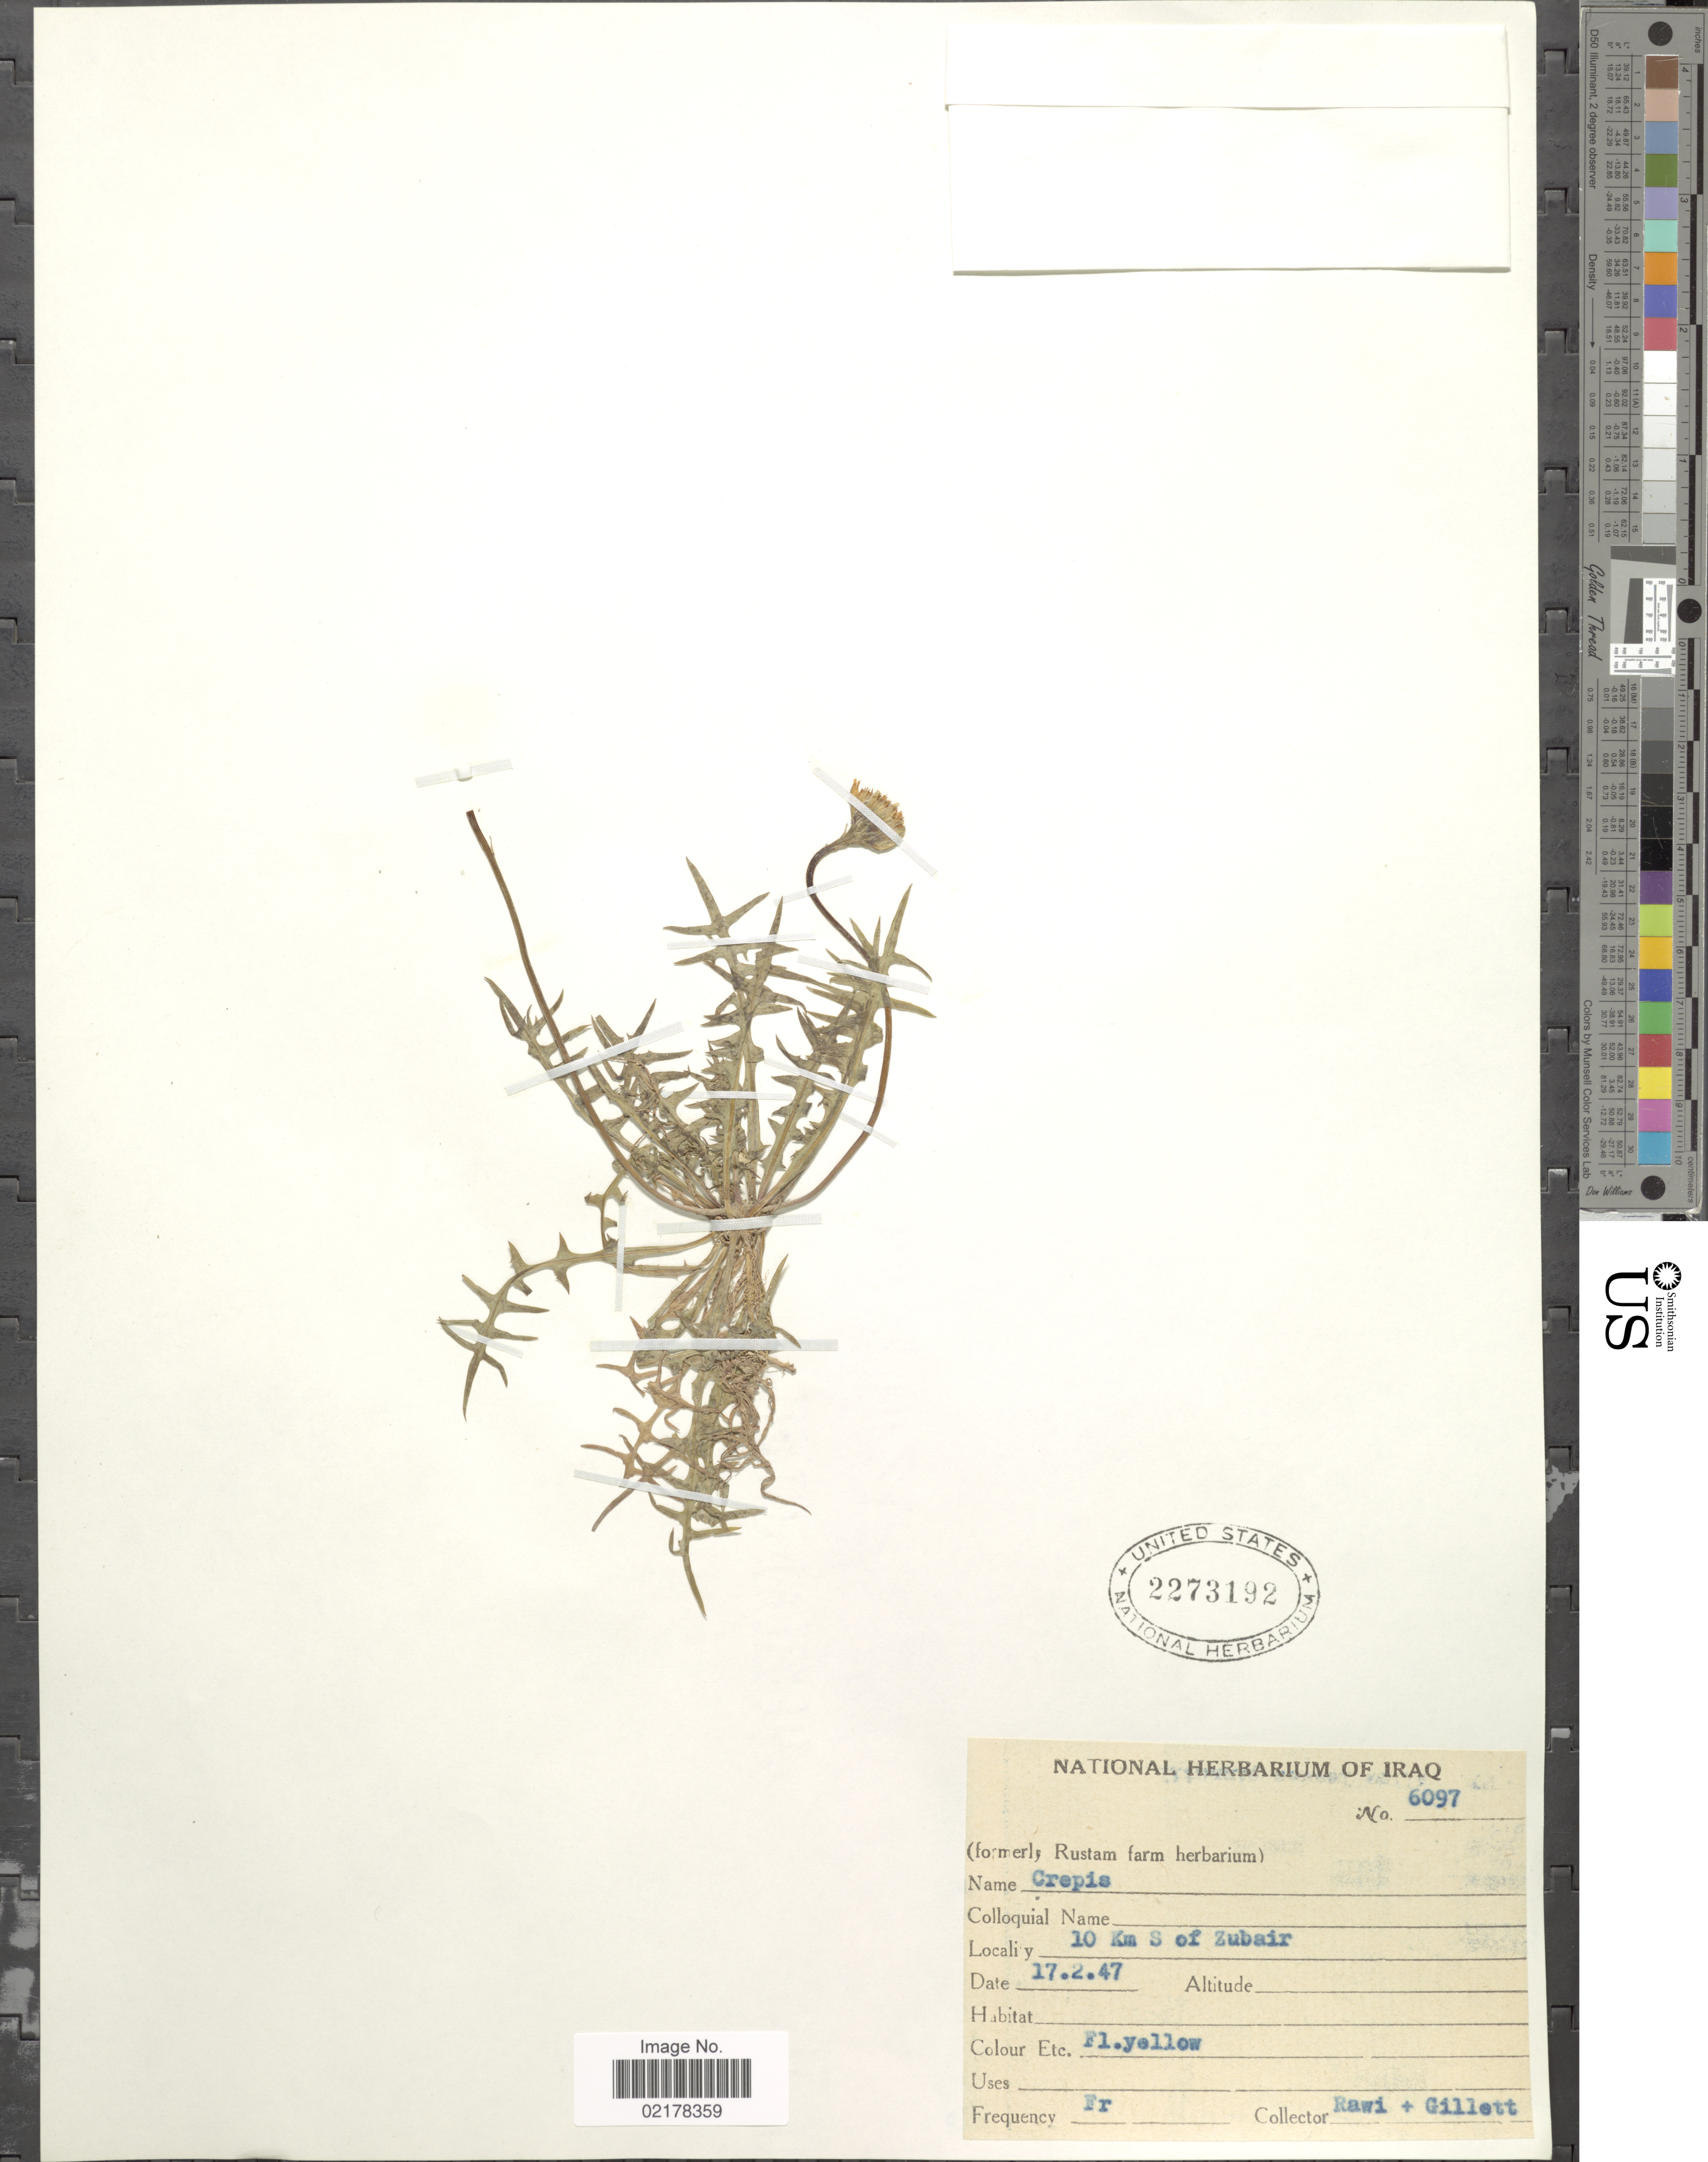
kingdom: Plantae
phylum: Tracheophyta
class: Magnoliopsida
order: Asterales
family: Asteraceae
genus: Crepis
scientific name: Crepis sp.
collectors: -. Rawi & Gillett, --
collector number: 6097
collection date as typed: Transcribed d/m/y: 17/2/47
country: Iraq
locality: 10 Km S of Zubair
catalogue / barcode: US 2273192